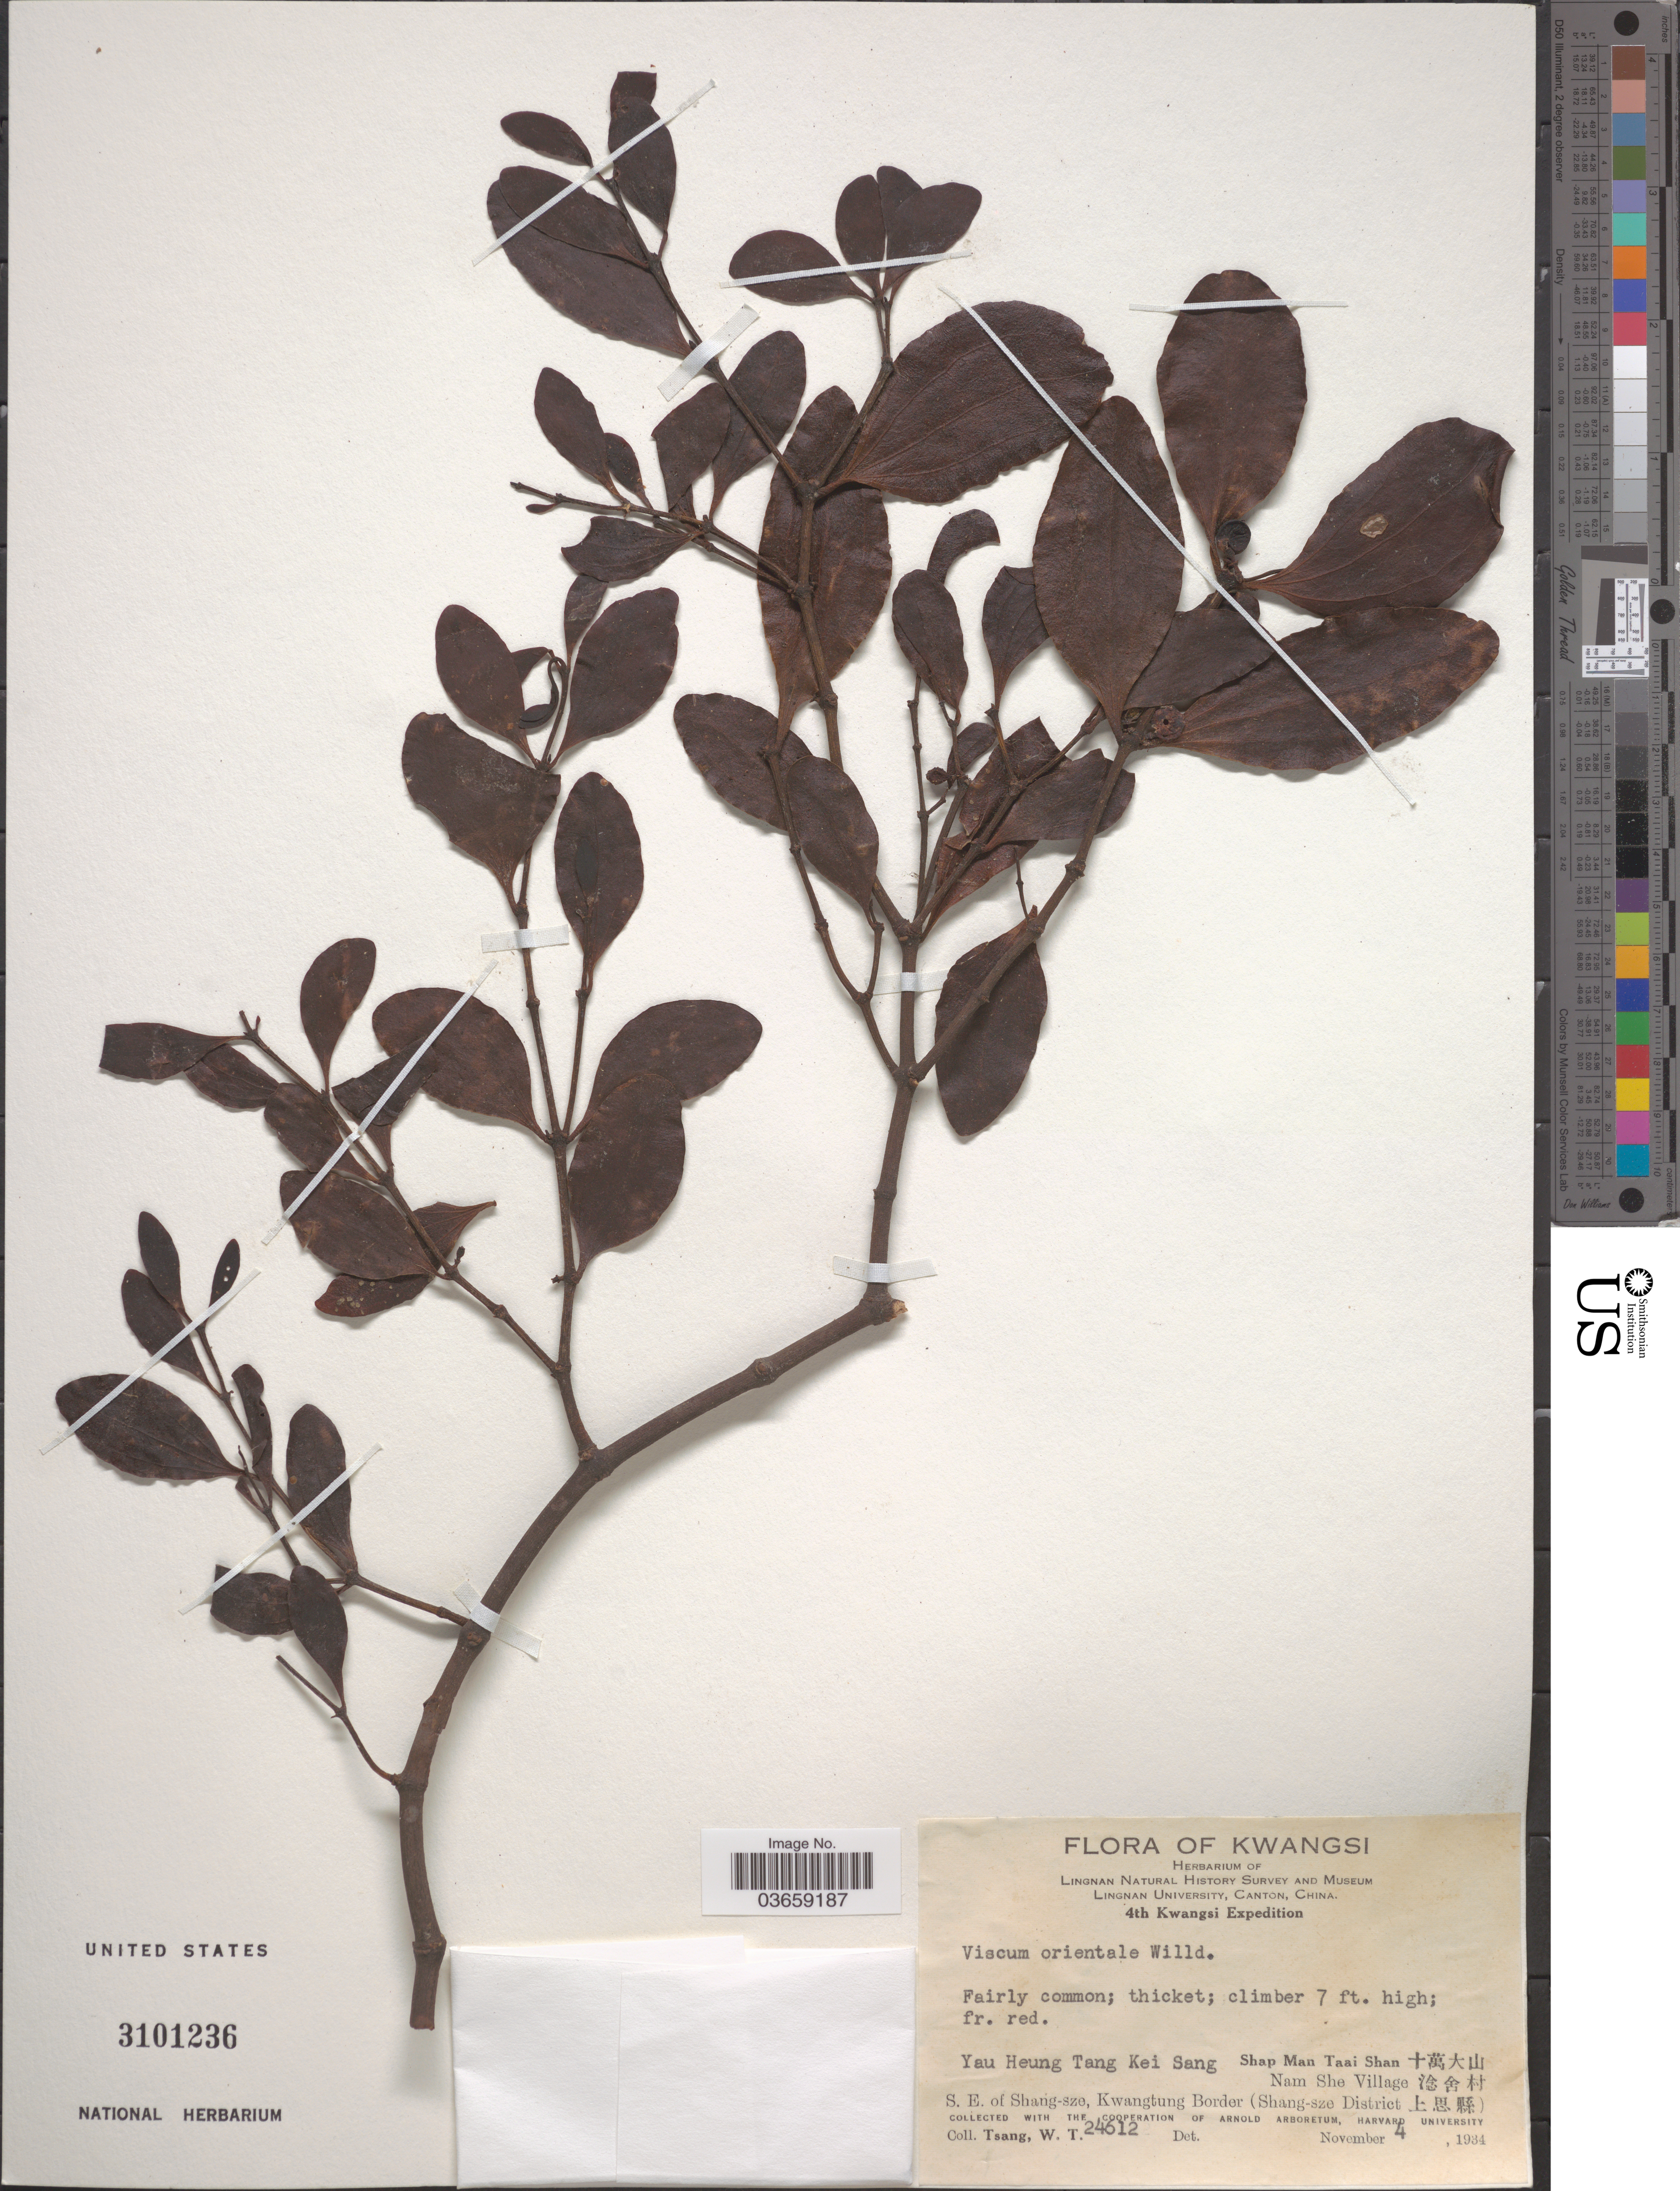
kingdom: Plantae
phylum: Tracheophyta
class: Magnoliopsida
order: Santalales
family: Viscaceae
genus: Viscum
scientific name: Viscum orientale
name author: DC.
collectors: W. T. Tsang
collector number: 24612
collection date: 1934-11-04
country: China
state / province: Guangxi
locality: Kwangsi. Yau Heung Tang Kei Sang. Shap Man Taai Shan X. Nam She Village X. S. E. of Shang-sze, Kwangtung Border (Shang-sze District X).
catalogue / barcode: US 3101236